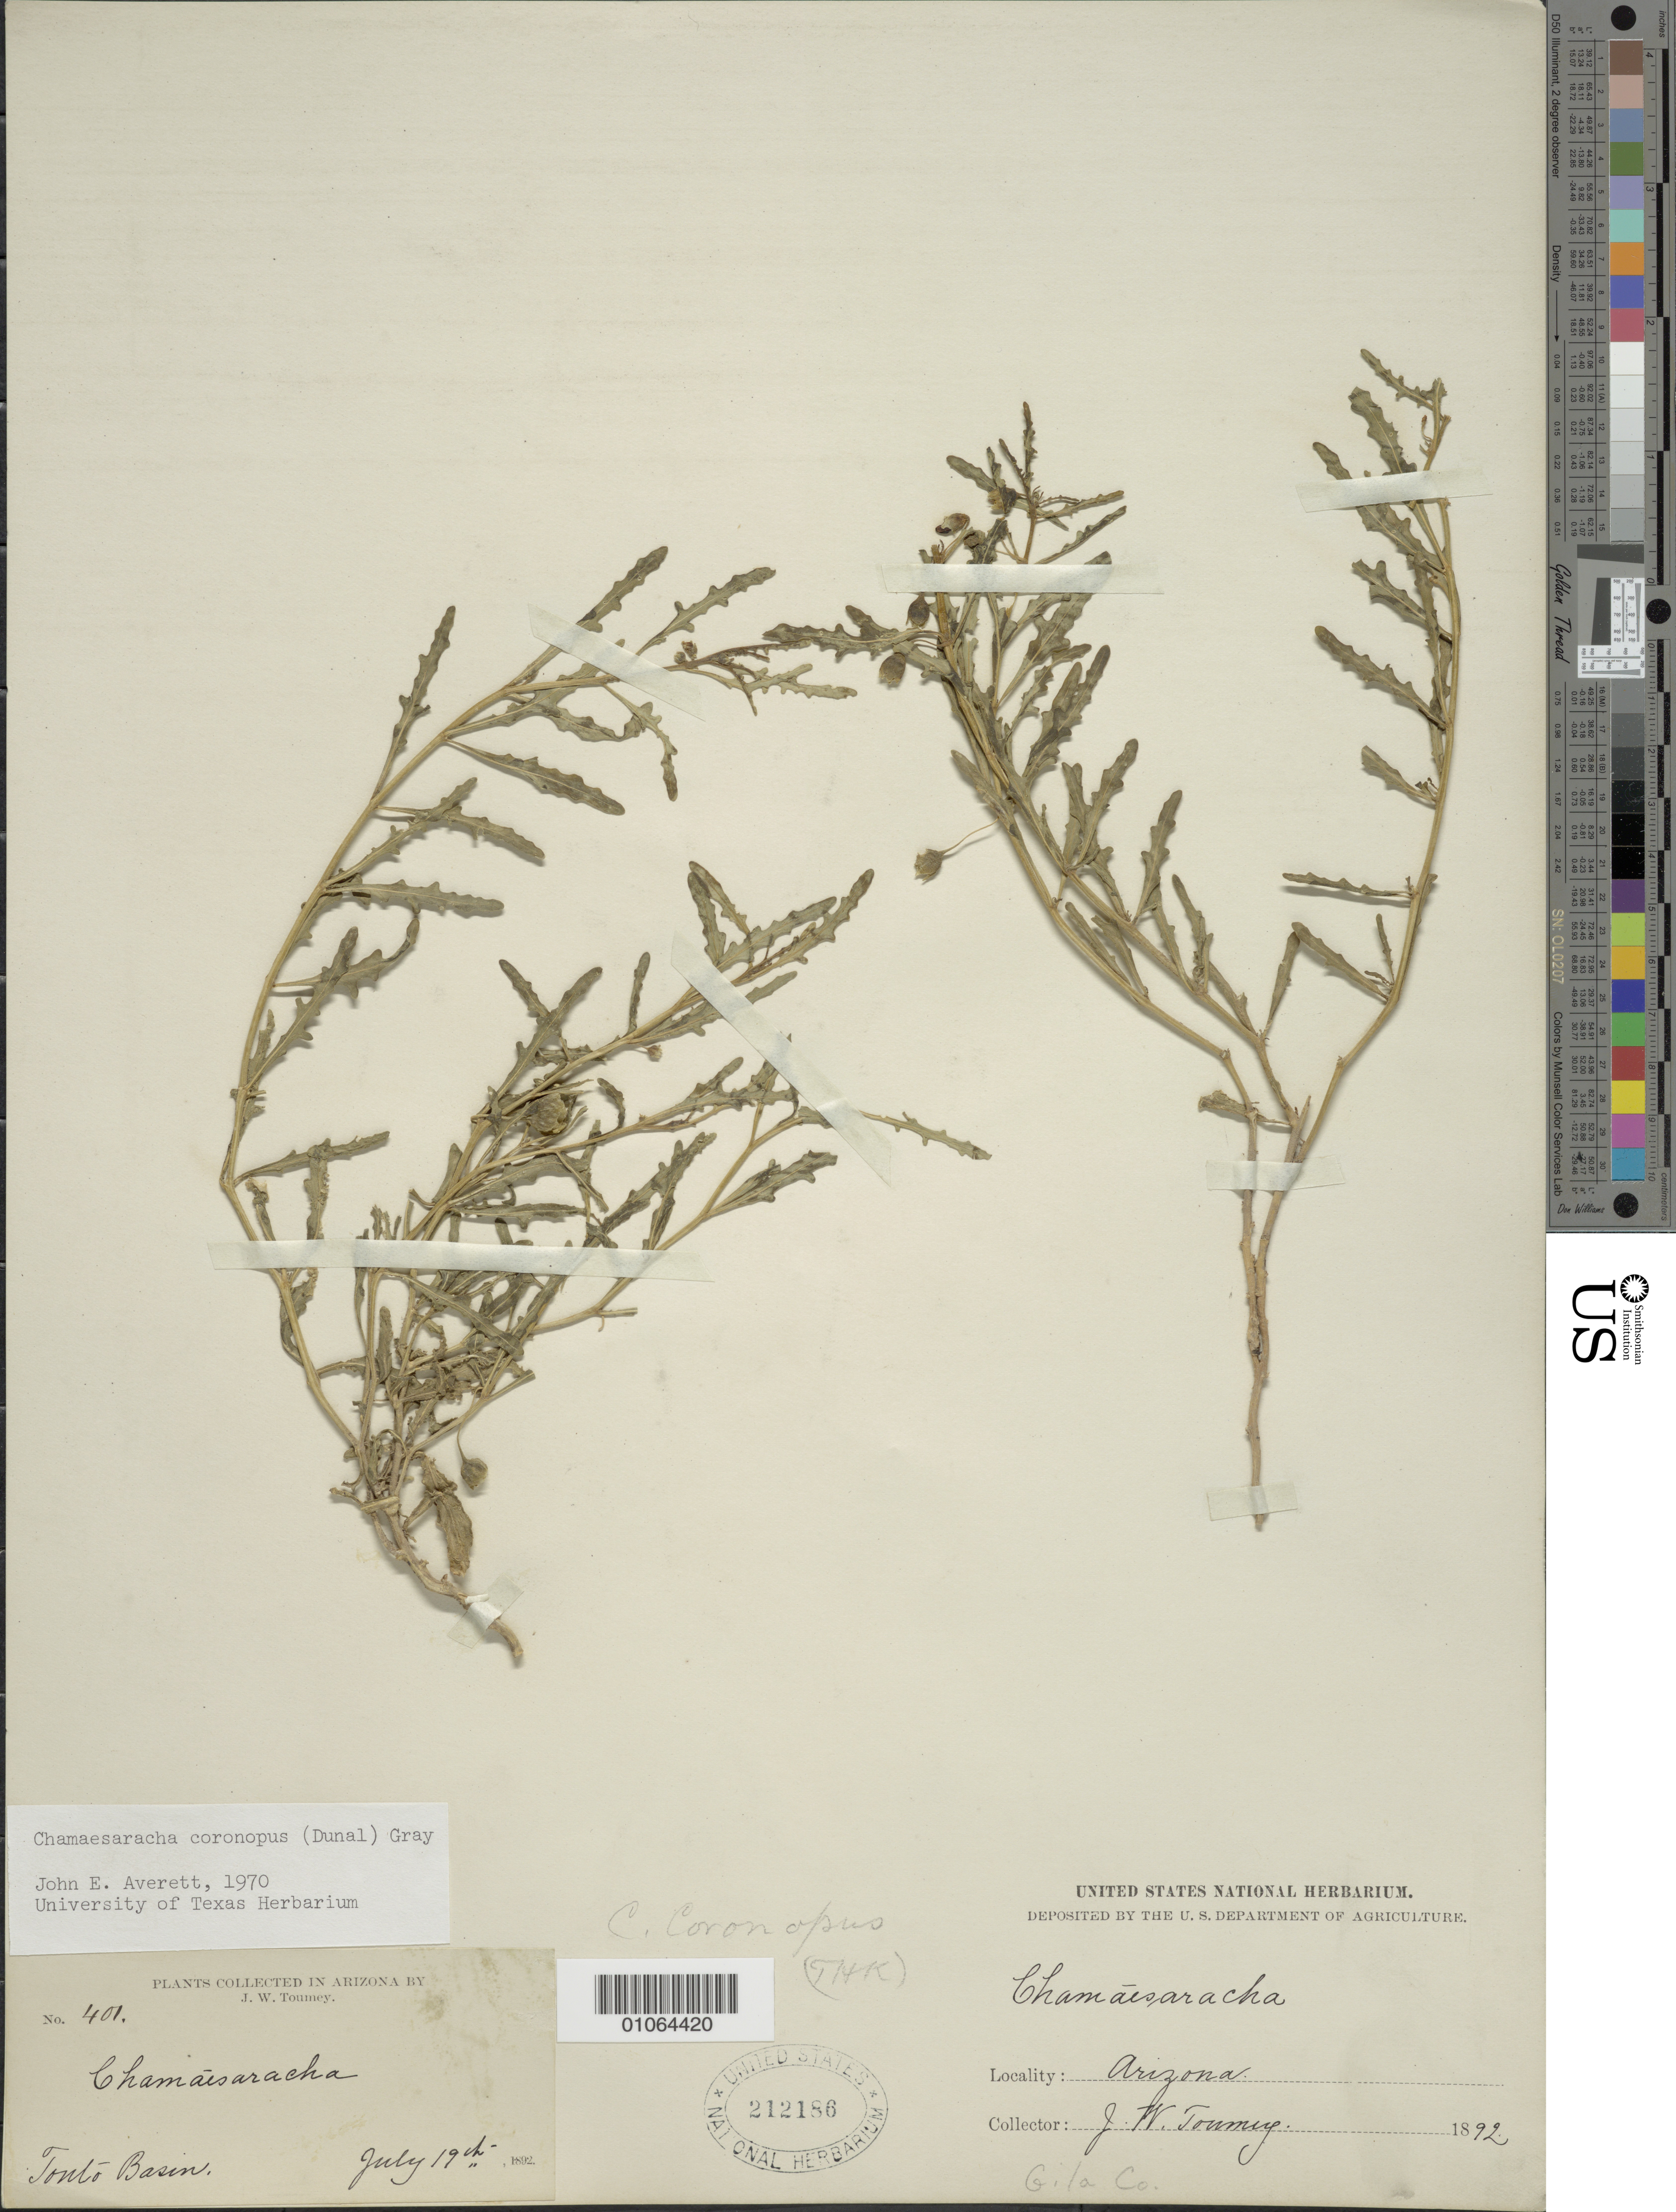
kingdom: Plantae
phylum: Tracheophyta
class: Magnoliopsida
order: Solanales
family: Solanaceae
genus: Chamaesaracha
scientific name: Chamaesaracha coronopus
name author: (Dunal) A. Gray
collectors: J. W. Toumey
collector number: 401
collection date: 1892-07-19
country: United States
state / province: Arizona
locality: Tonto Basin. Gila Co.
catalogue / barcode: US 212186